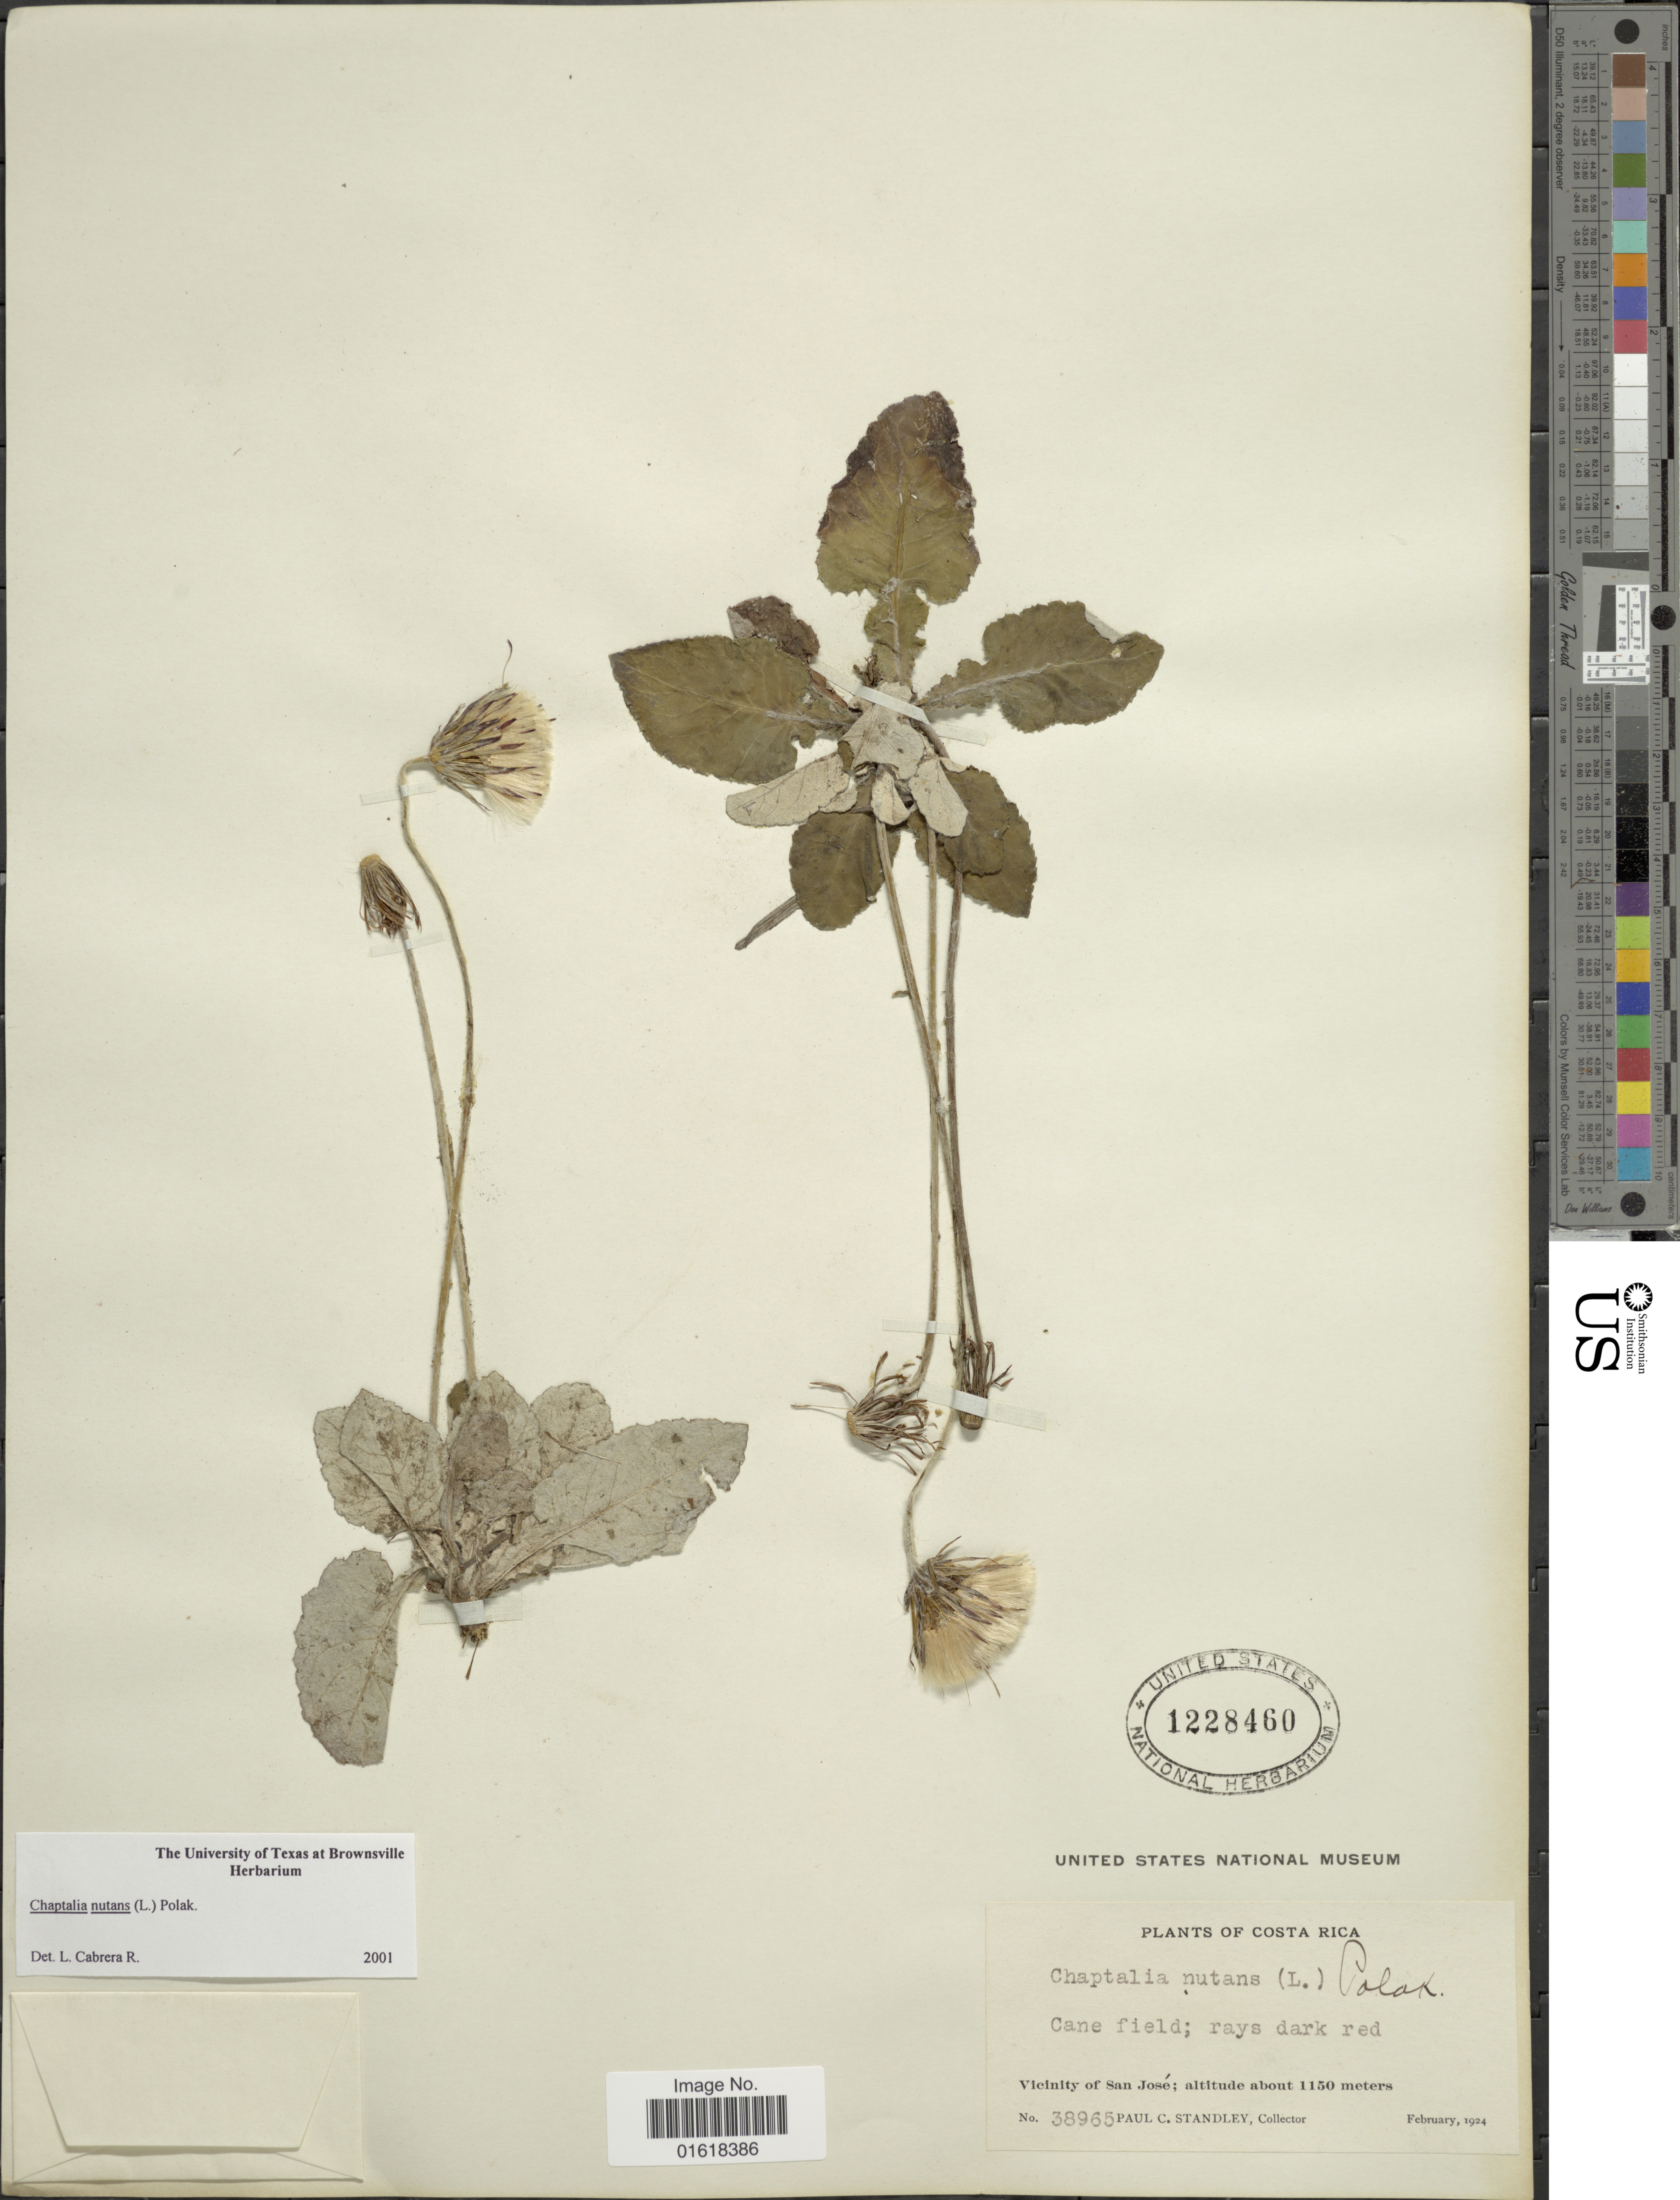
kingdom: Plantae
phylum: Tracheophyta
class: Magnoliopsida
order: Asterales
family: Asteraceae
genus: Chaptalia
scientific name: Chaptalia nutans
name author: (L.) Pol.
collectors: P. C. Standley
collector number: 38965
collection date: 1924-02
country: Costa Rica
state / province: San José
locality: Cane field. Vicinity of San José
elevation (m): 1150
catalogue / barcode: US 1228460